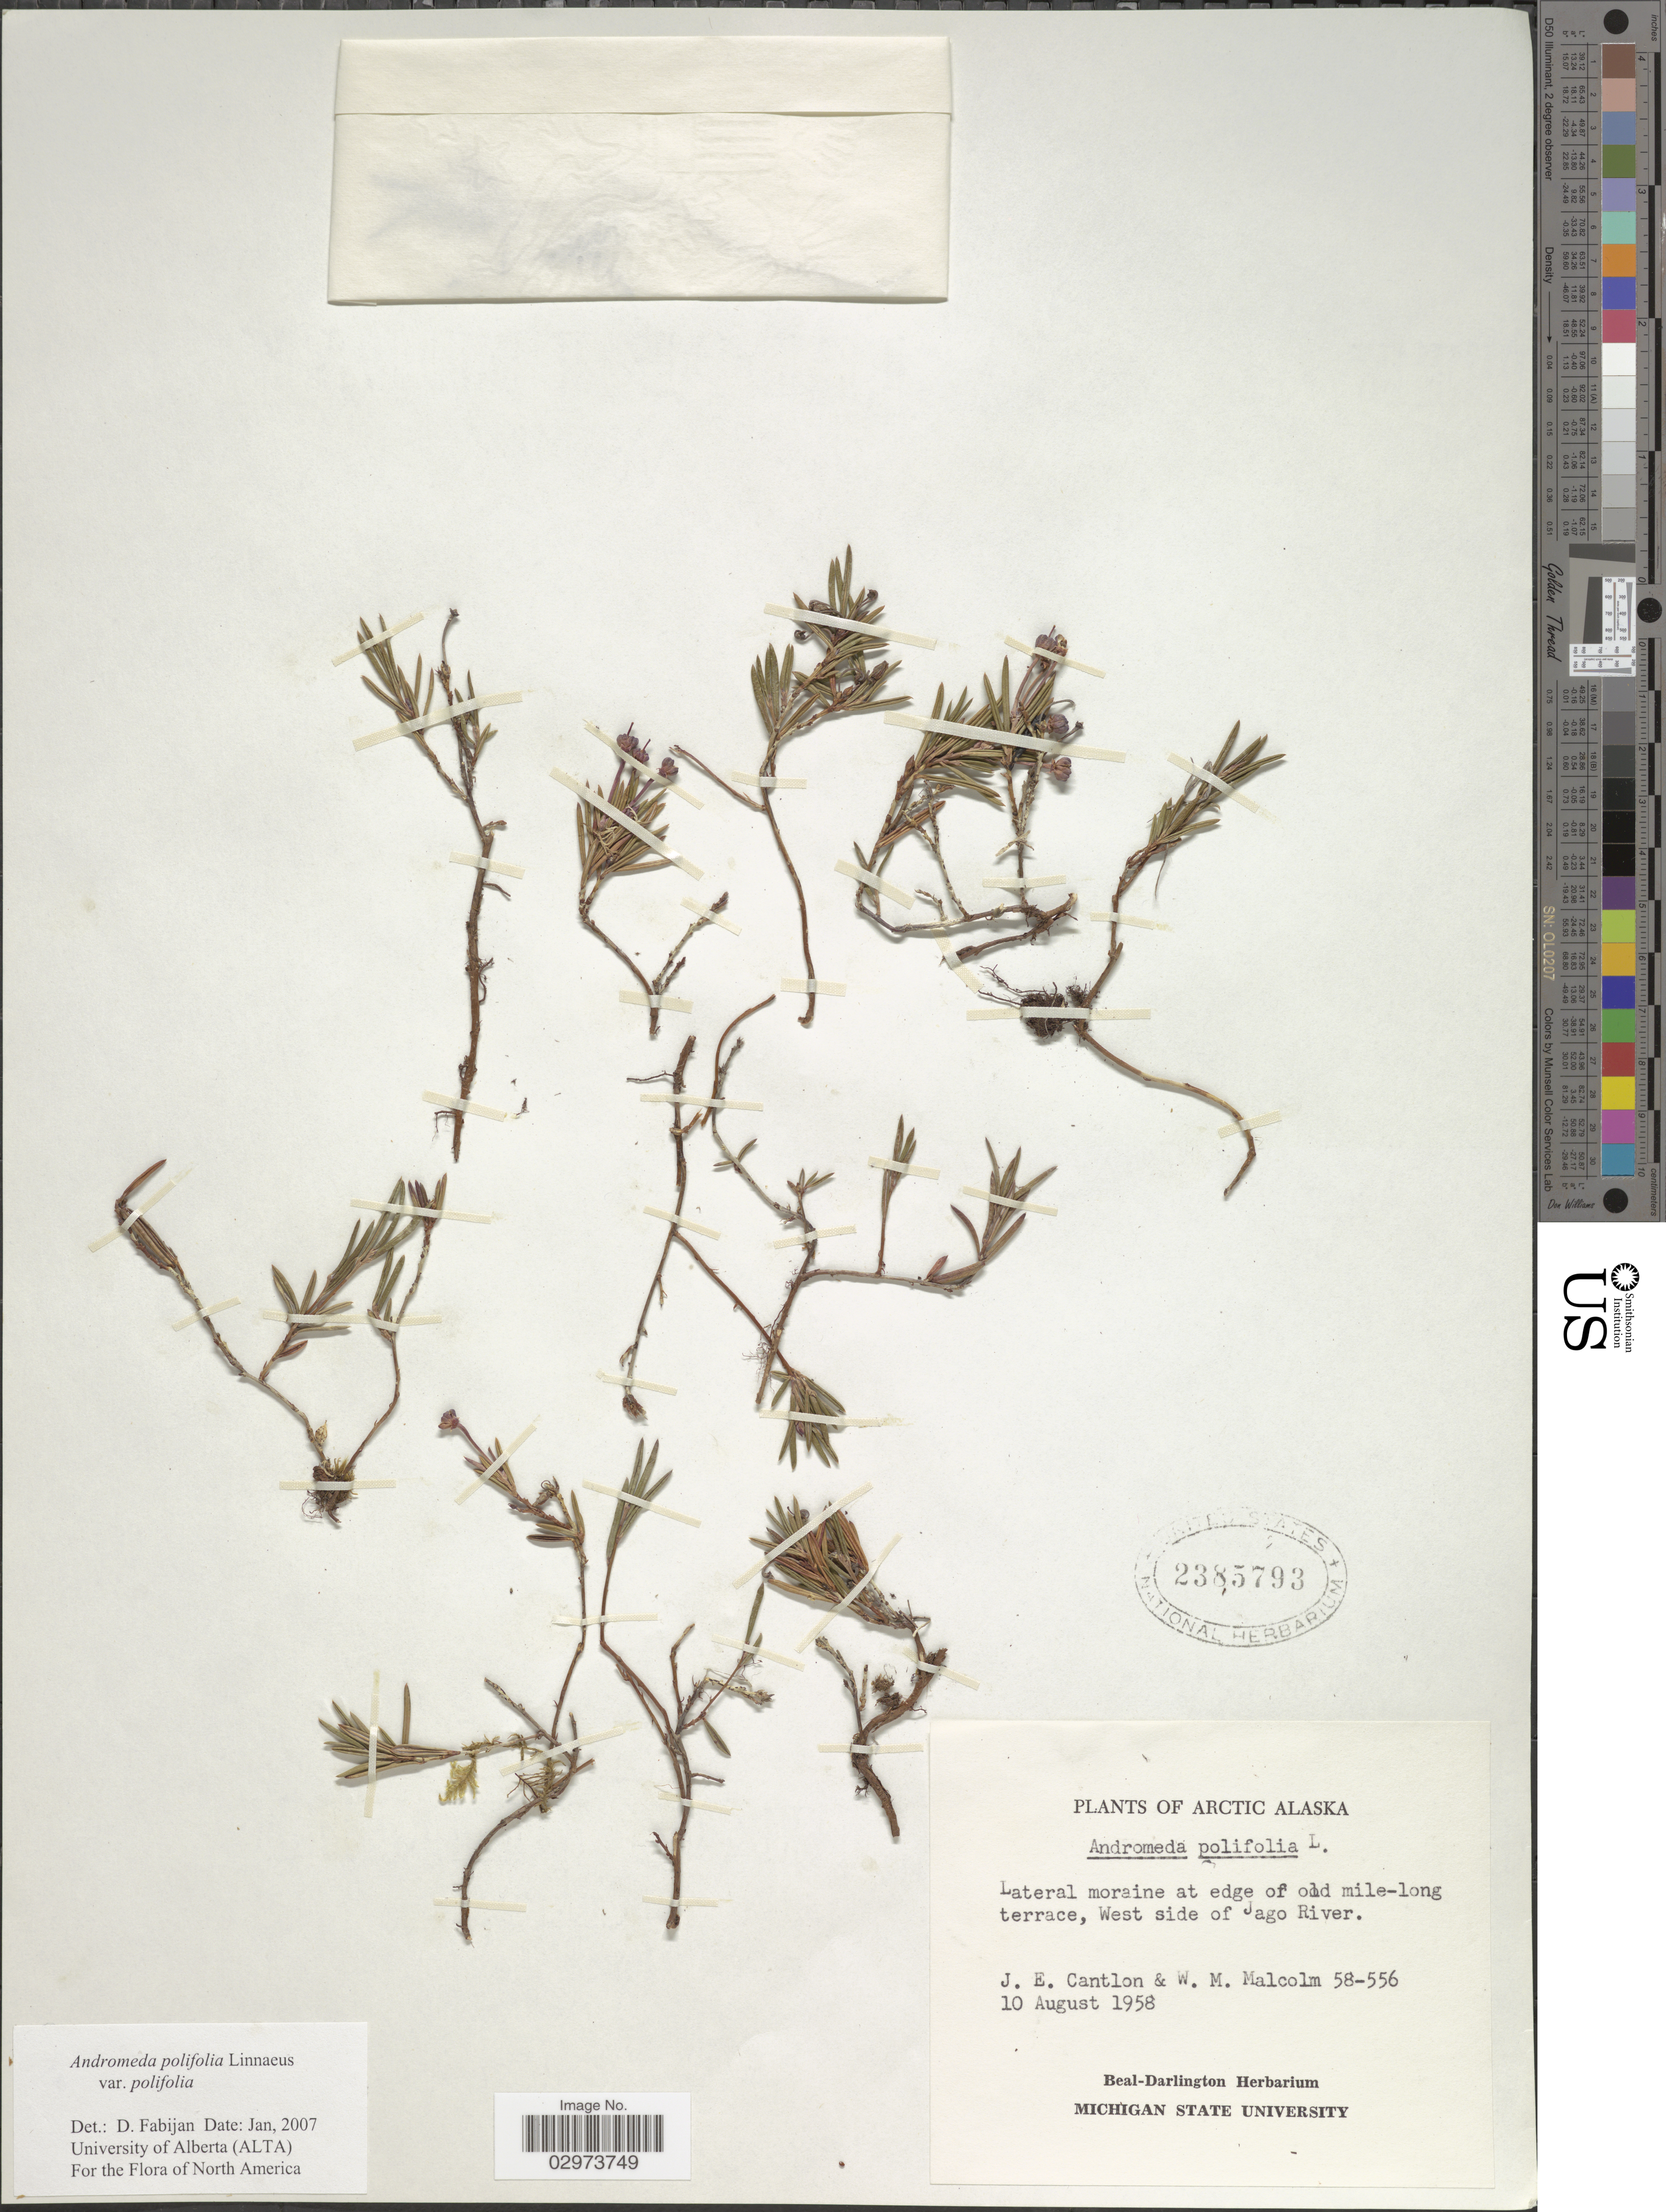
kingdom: Plantae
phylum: Tracheophyta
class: Magnoliopsida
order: Ericales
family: Ericaceae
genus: Andromeda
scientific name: Andromeda polifolia var. polifolia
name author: L.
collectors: J. Cantlon & W. Malcolm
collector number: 58-556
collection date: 1958-08-10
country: United States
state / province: Alaska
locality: Arctic Alaska. At edge of old mile-long terrace, West side of Jago River.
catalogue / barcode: US 2385793